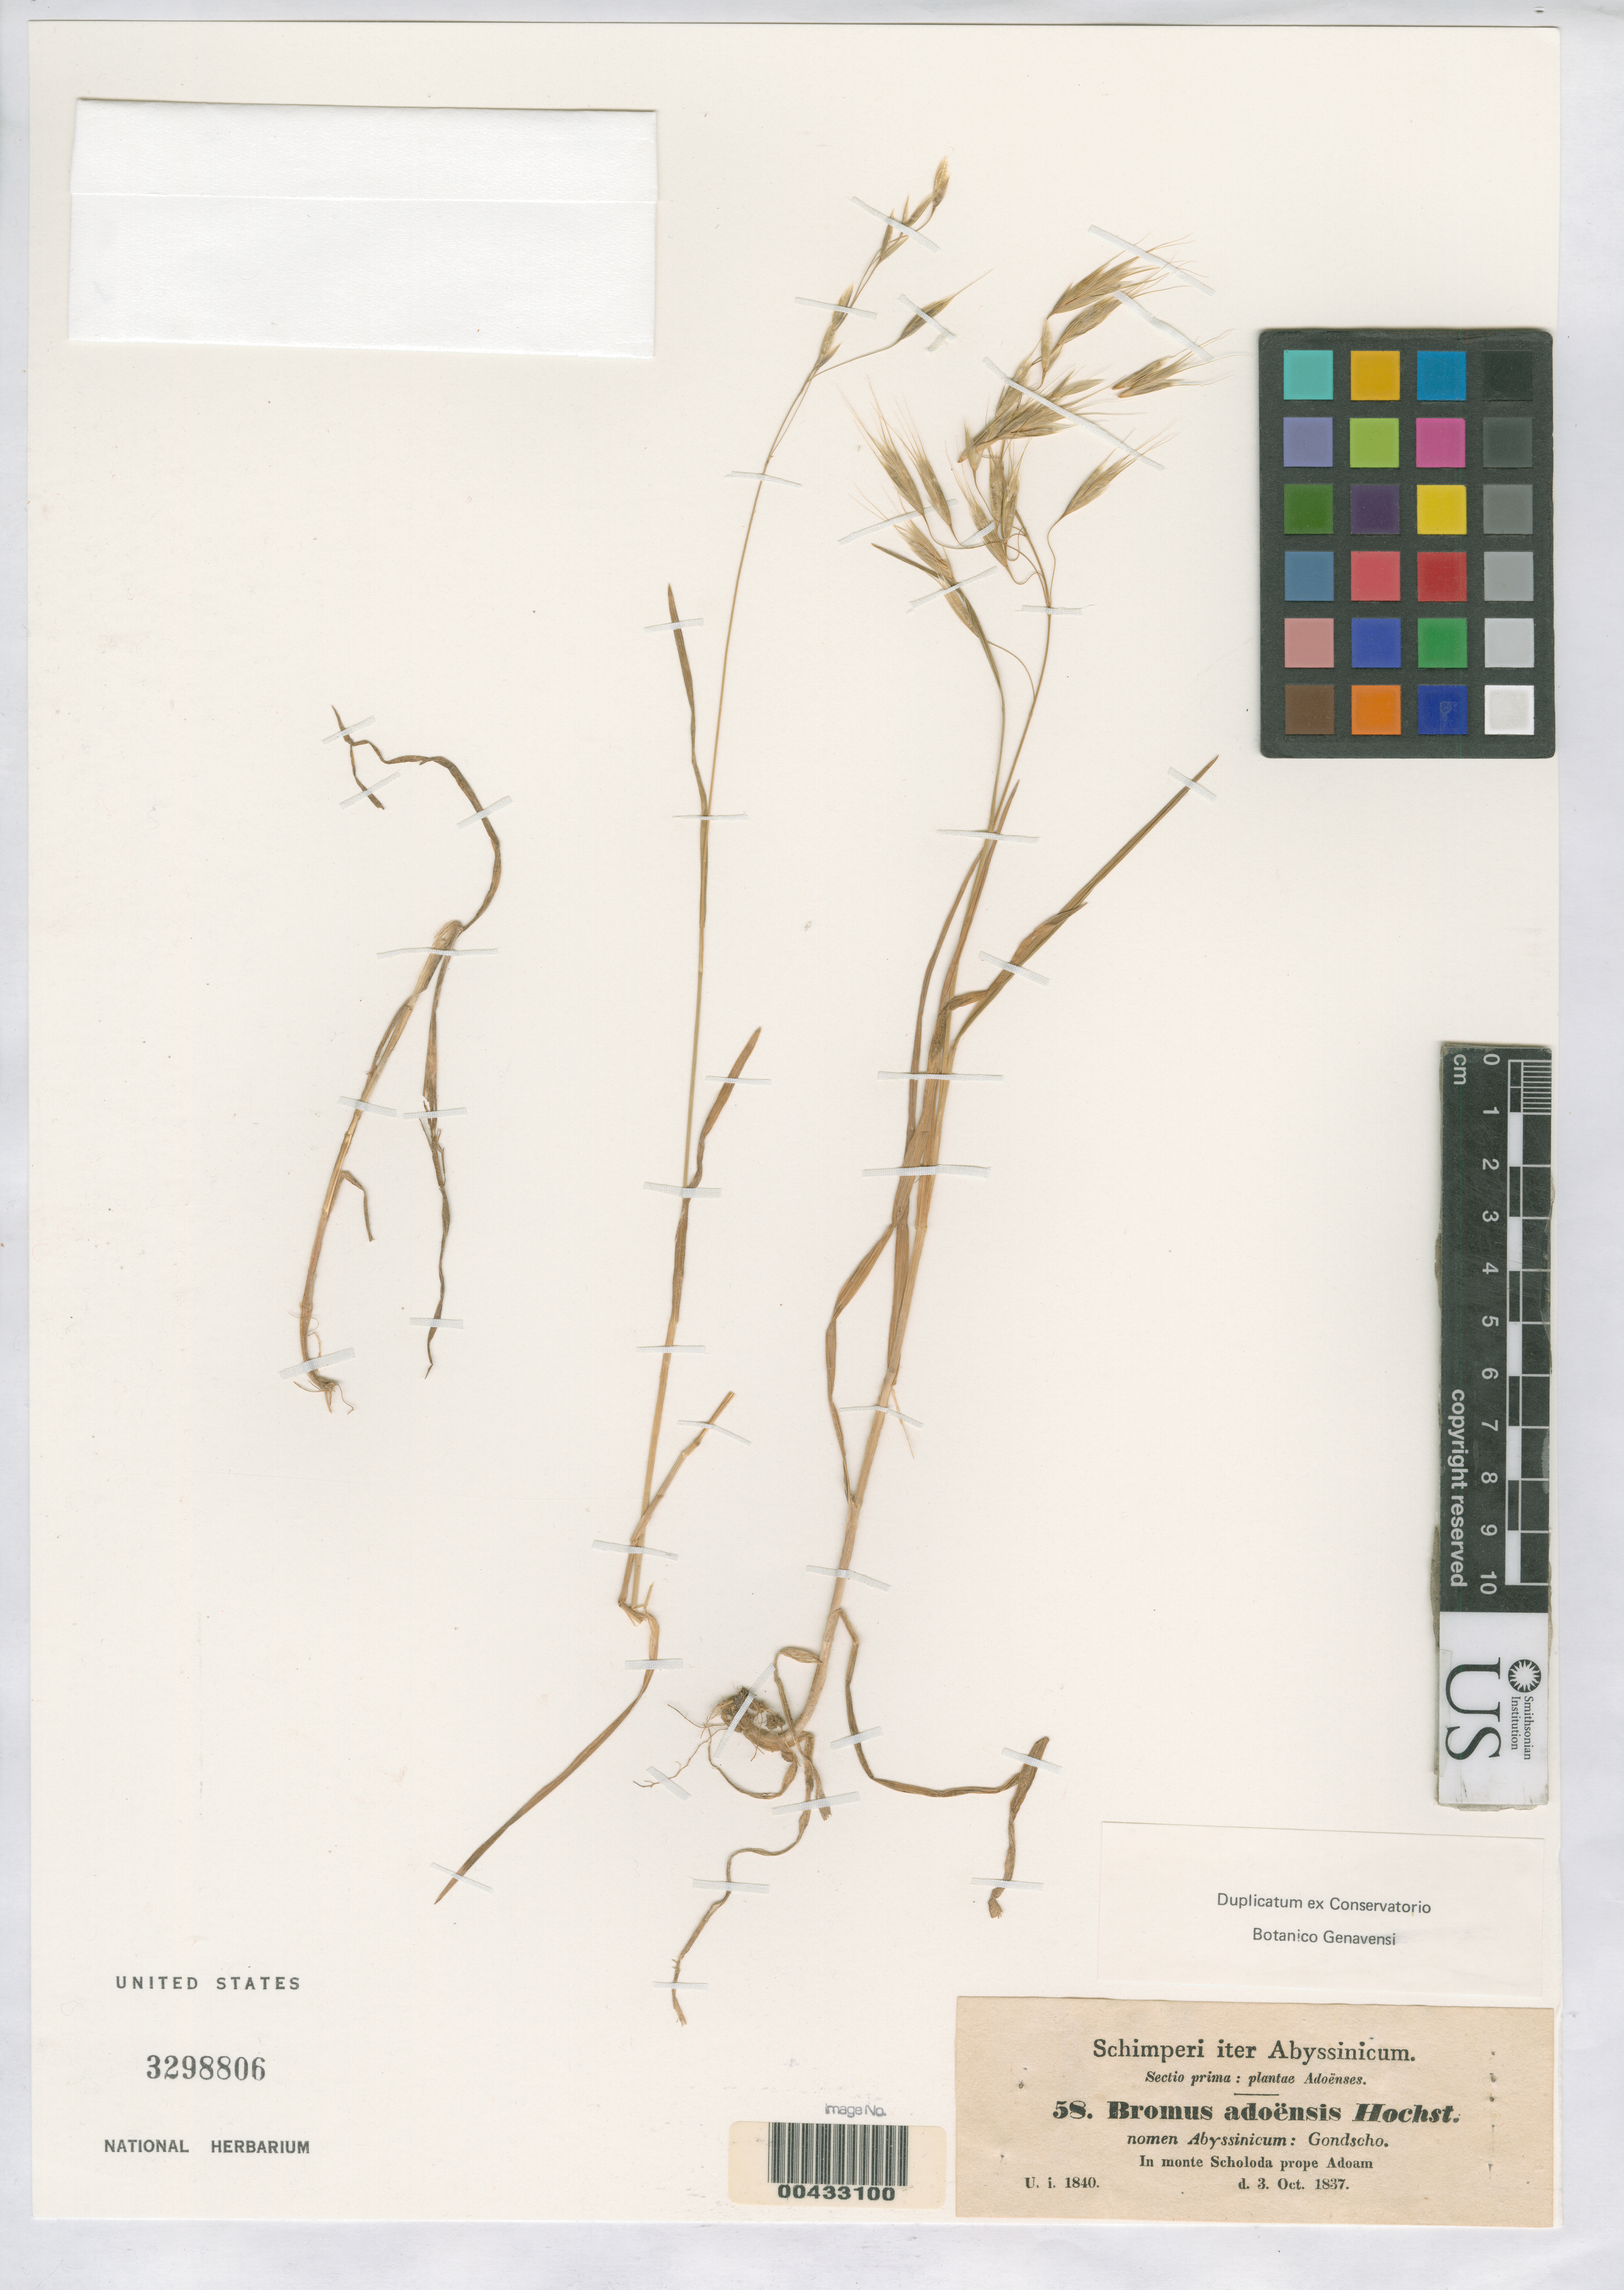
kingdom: Plantae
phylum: Tracheophyta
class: Liliopsida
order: Poales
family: Poaceae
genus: Bromus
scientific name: Bromus adoensis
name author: Hochst. ex A. Rich.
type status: Isotype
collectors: G. W. Schimper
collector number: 58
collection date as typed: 03 Oct 1837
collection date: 1837-10-03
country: Ethiopia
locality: In Monte Scholoda prope Adoam [in Scholoda Mountains near Adoa (Adwa?)?].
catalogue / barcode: US 3298806